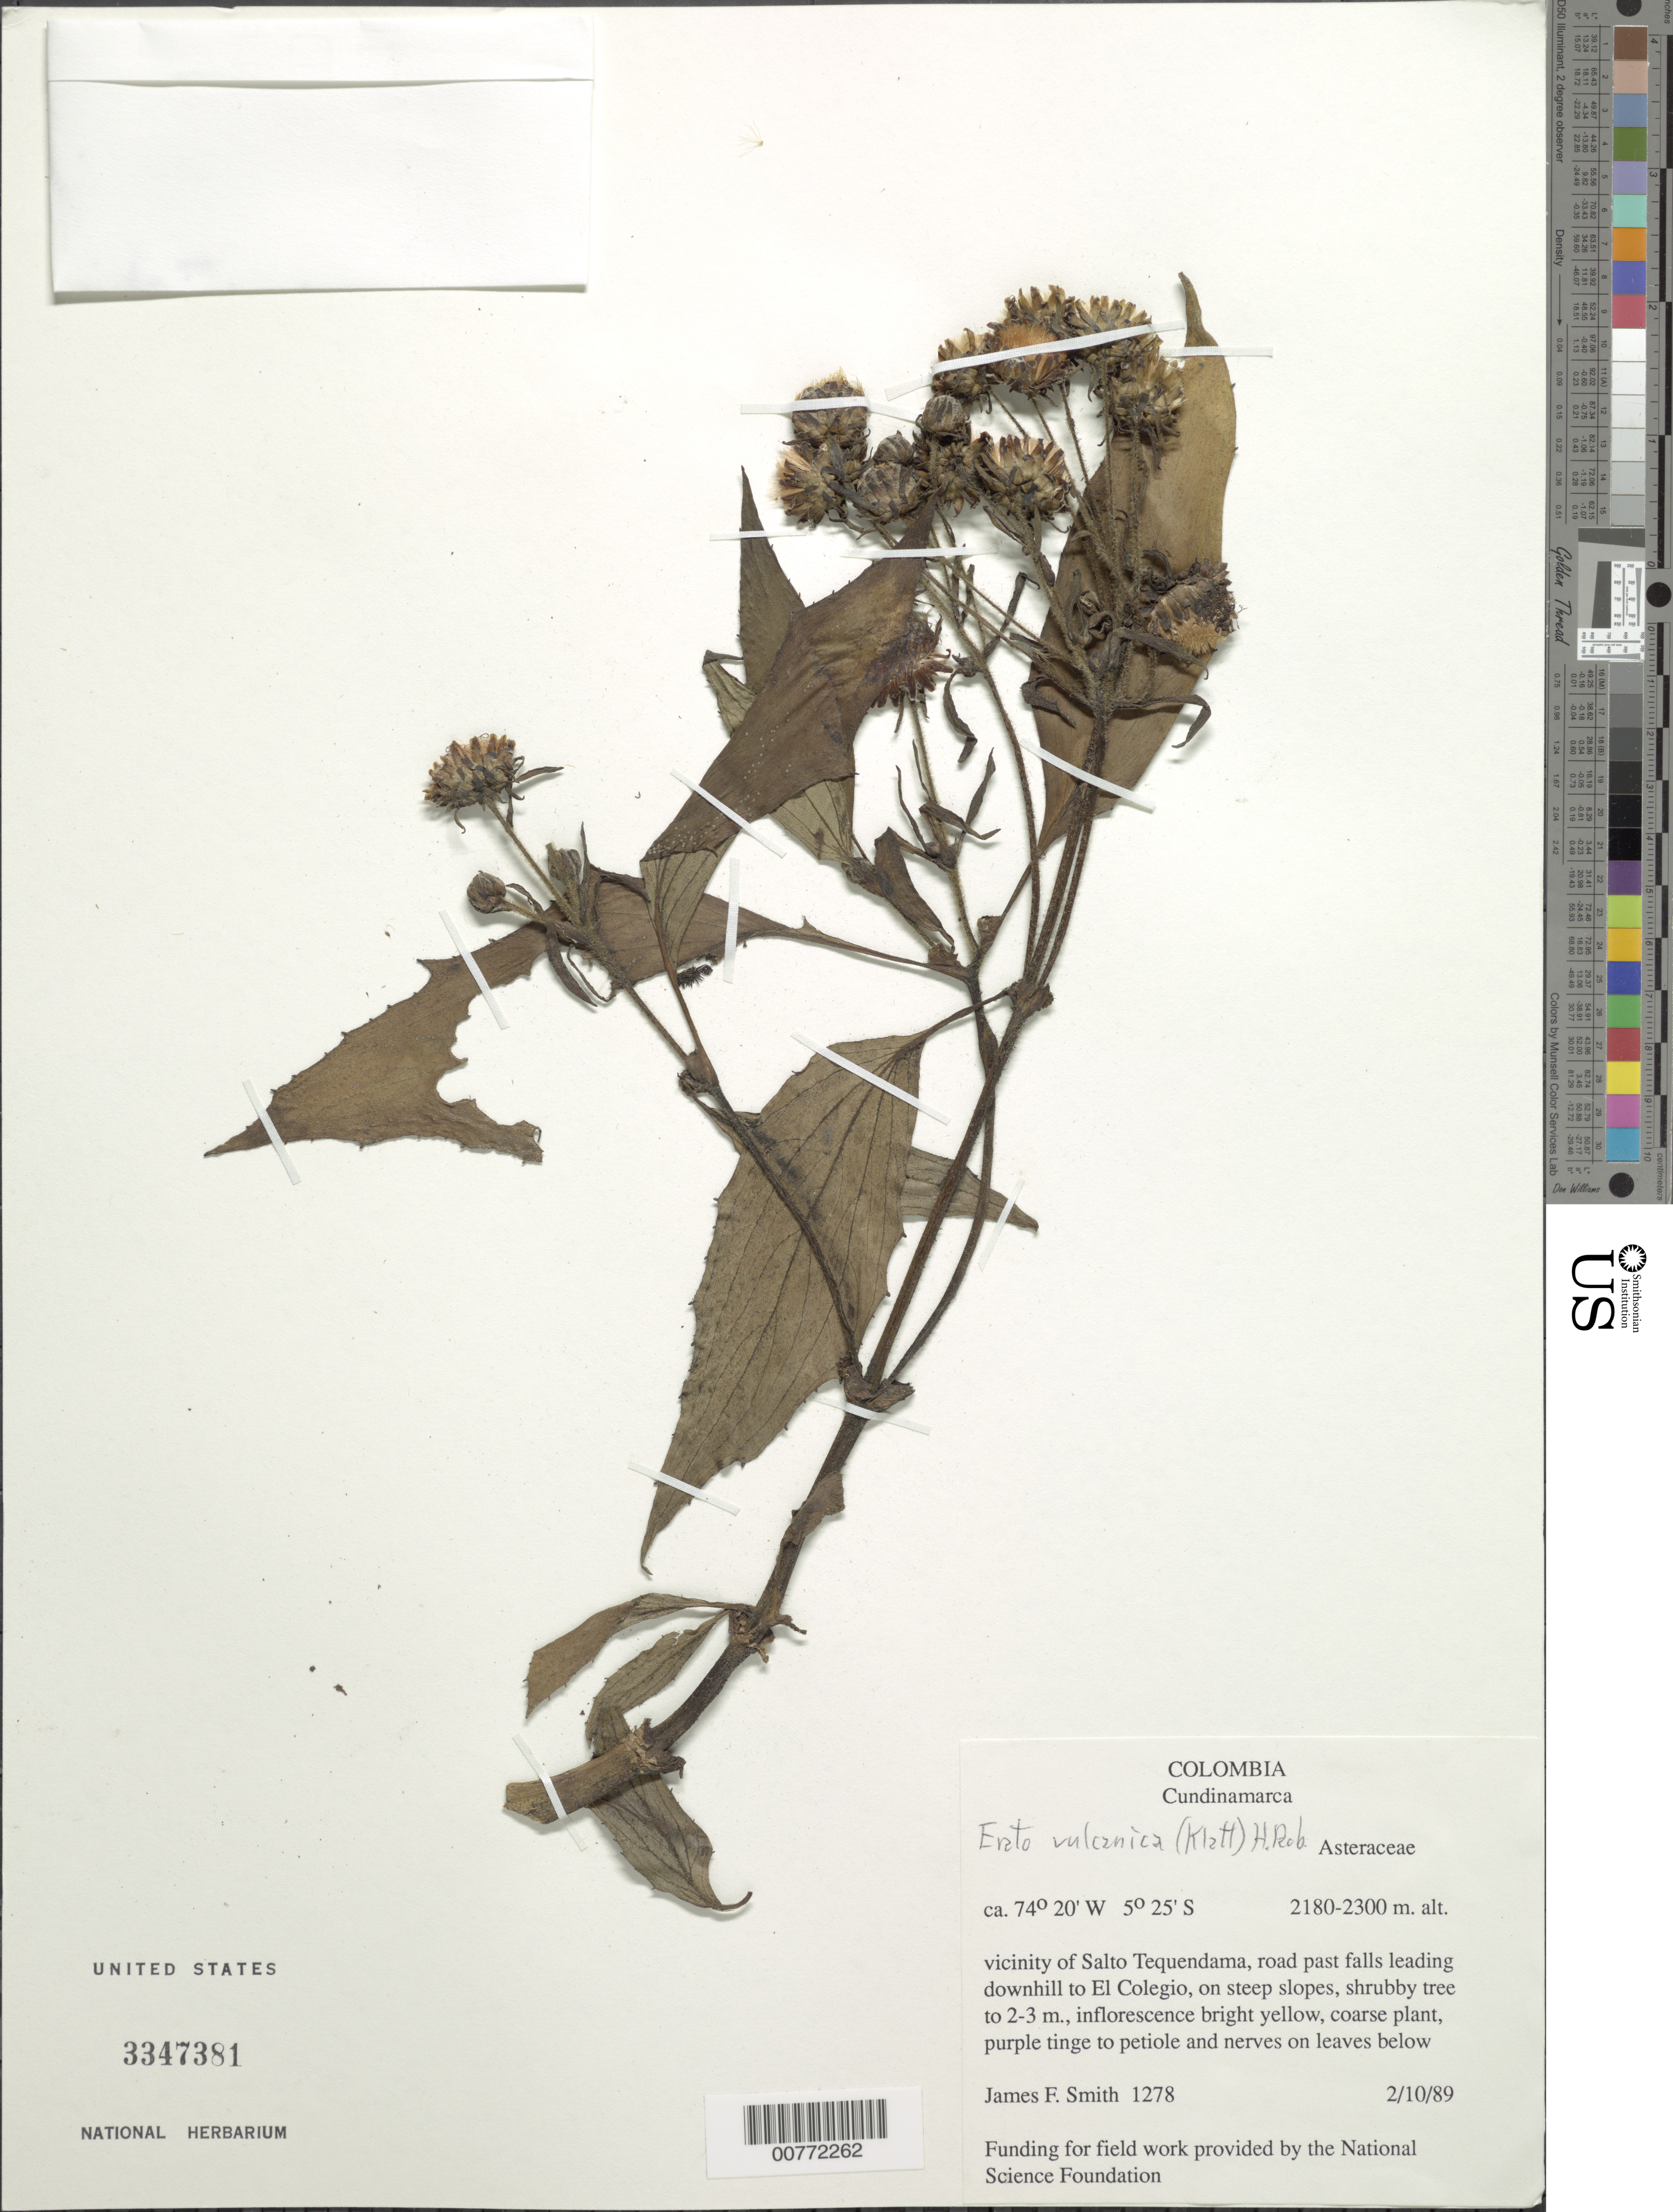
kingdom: Plantae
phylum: Tracheophyta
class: Magnoliopsida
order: Asterales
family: Asteraceae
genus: Erato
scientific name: Erato vulcanica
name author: (Klatt) H. Rob.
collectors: J. F. Smith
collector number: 1278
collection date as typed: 2-Oct-89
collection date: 1989-10-02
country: Colombia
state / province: Cundinamarca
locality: Salto Tequendama, rd oast falls leading to El Colegio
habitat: Steep slopes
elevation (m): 2180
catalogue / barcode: US 3347381